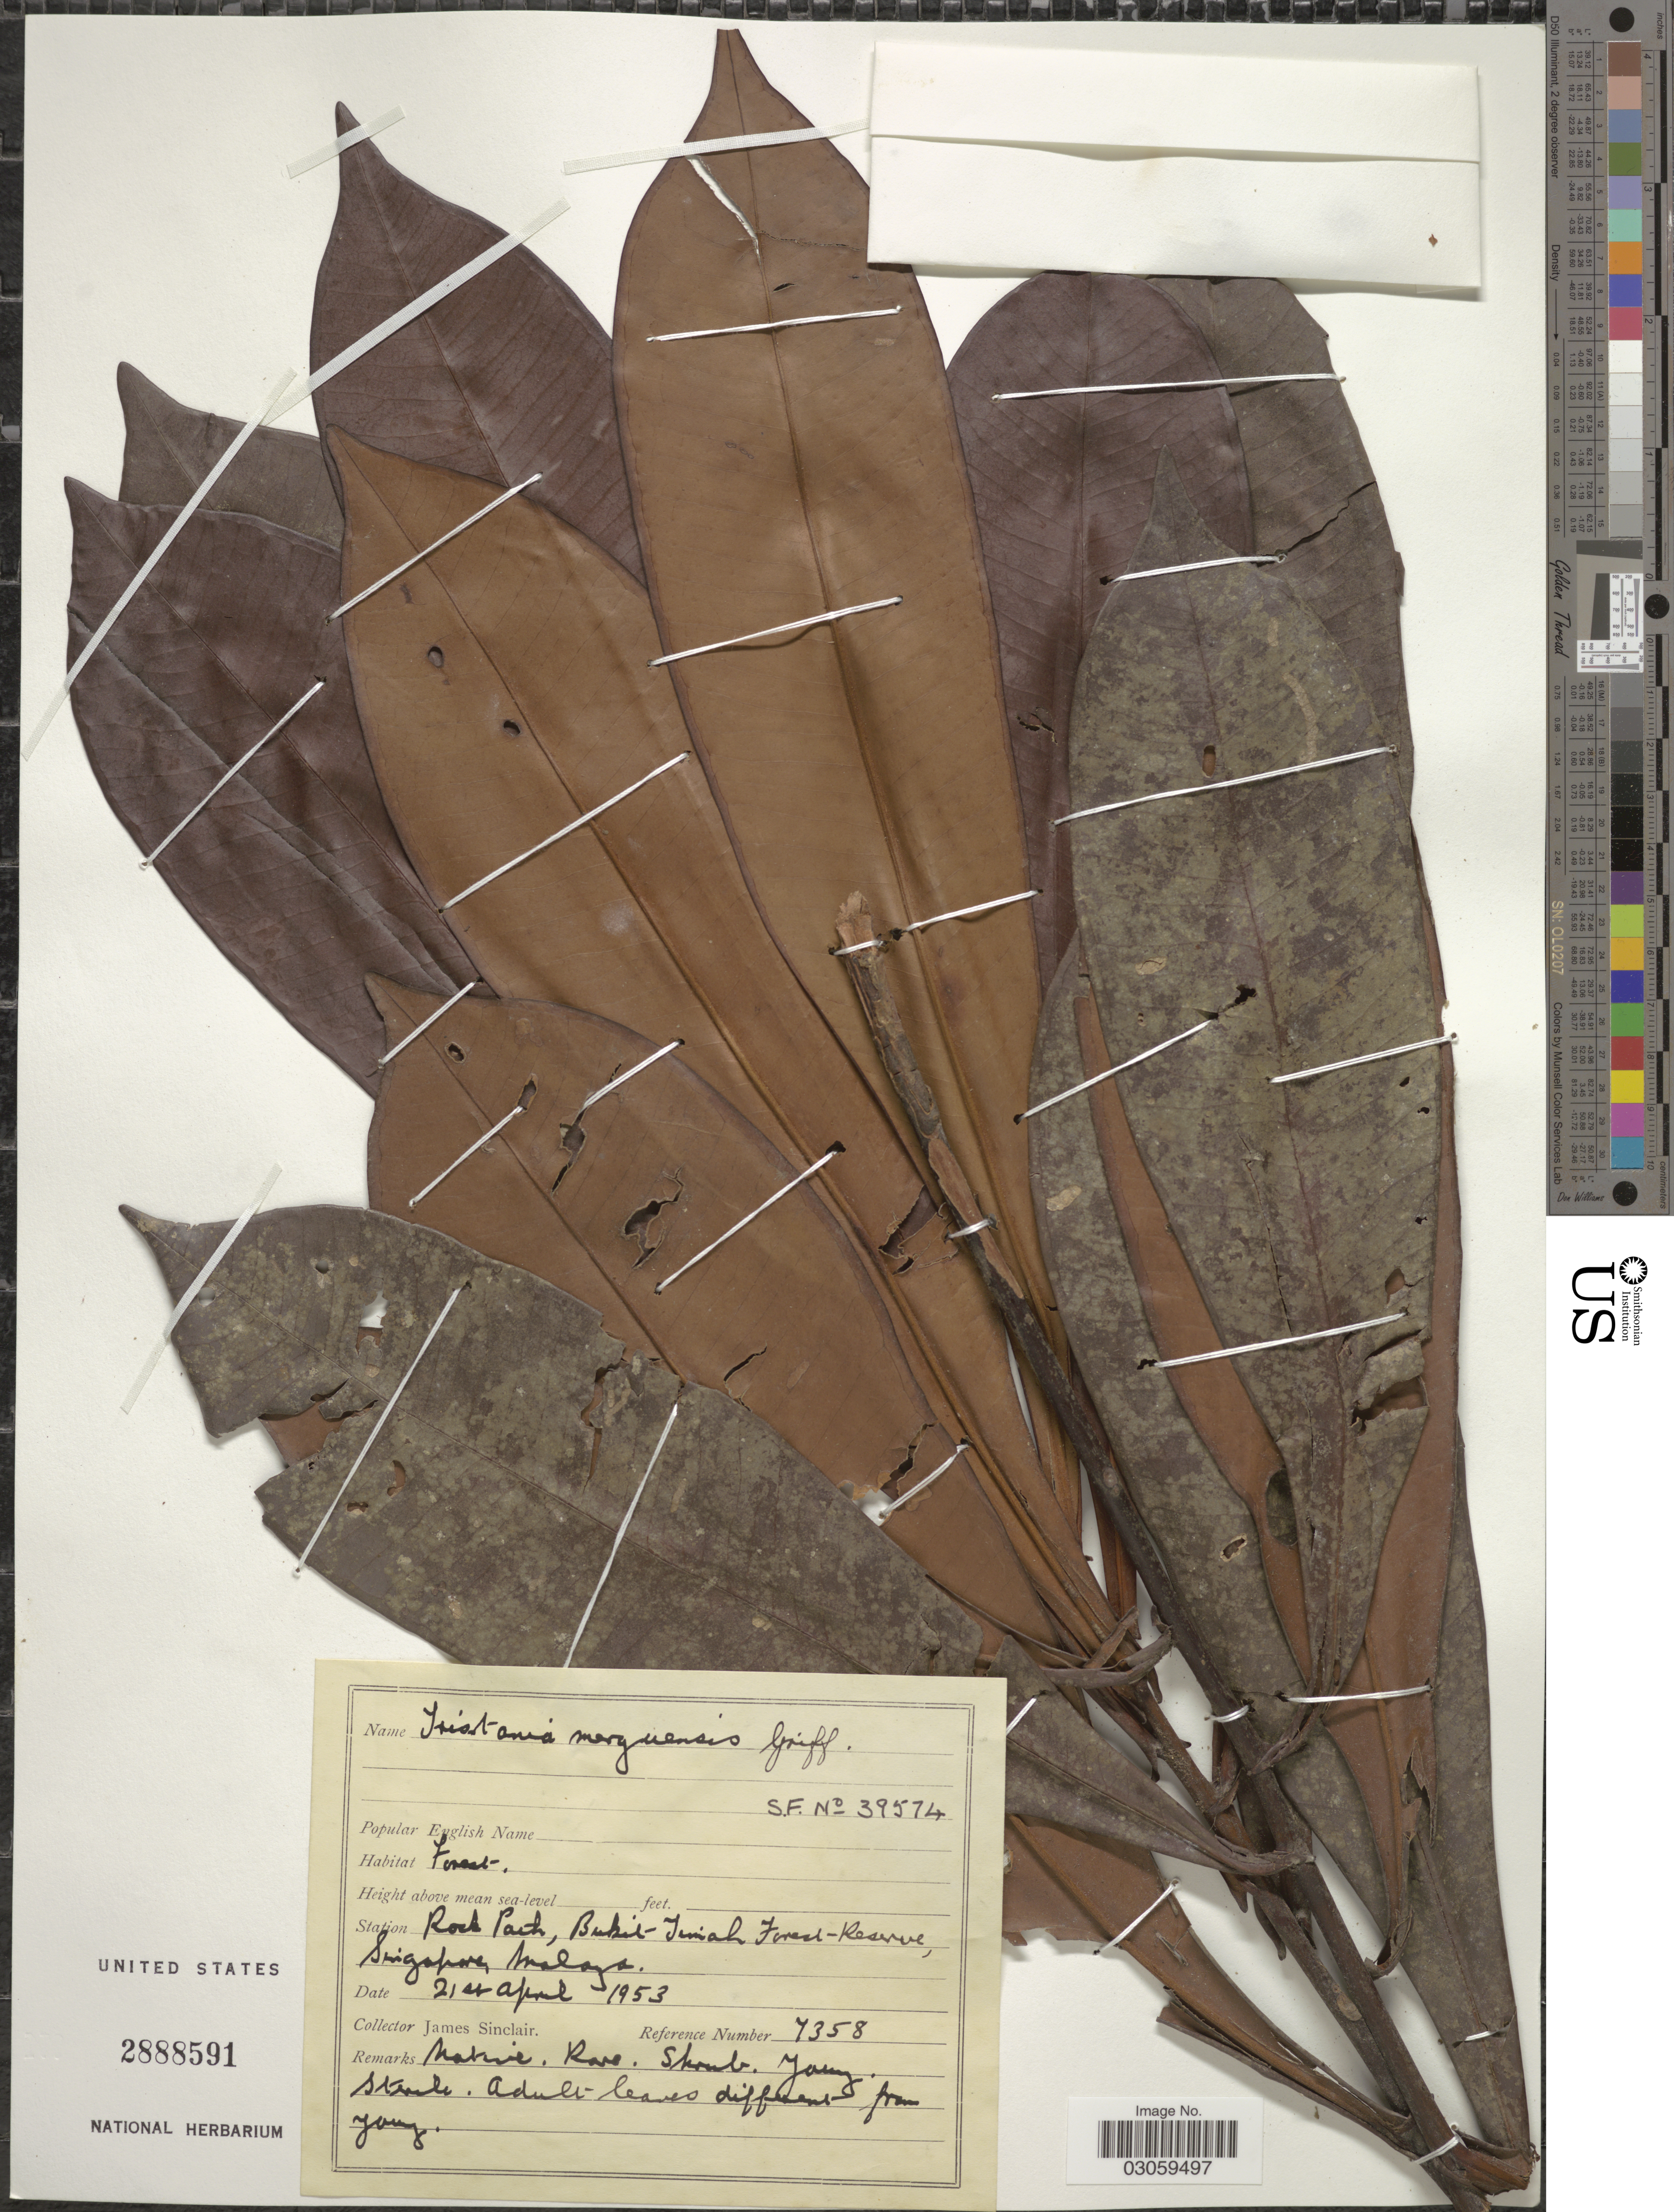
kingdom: Plantae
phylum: Tracheophyta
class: Magnoliopsida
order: Myrtales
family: Myrtaceae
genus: Tristaniopsis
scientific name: Tristaniopsis merguensis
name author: (Griff.) P.G. Wilson & J. T. Waterh.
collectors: J. Sinclair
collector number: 7358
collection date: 1953-04-21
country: Singapore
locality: Station Rock Path, Bukit Timah Forest Reserv, Malaya.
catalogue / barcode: US 2888591